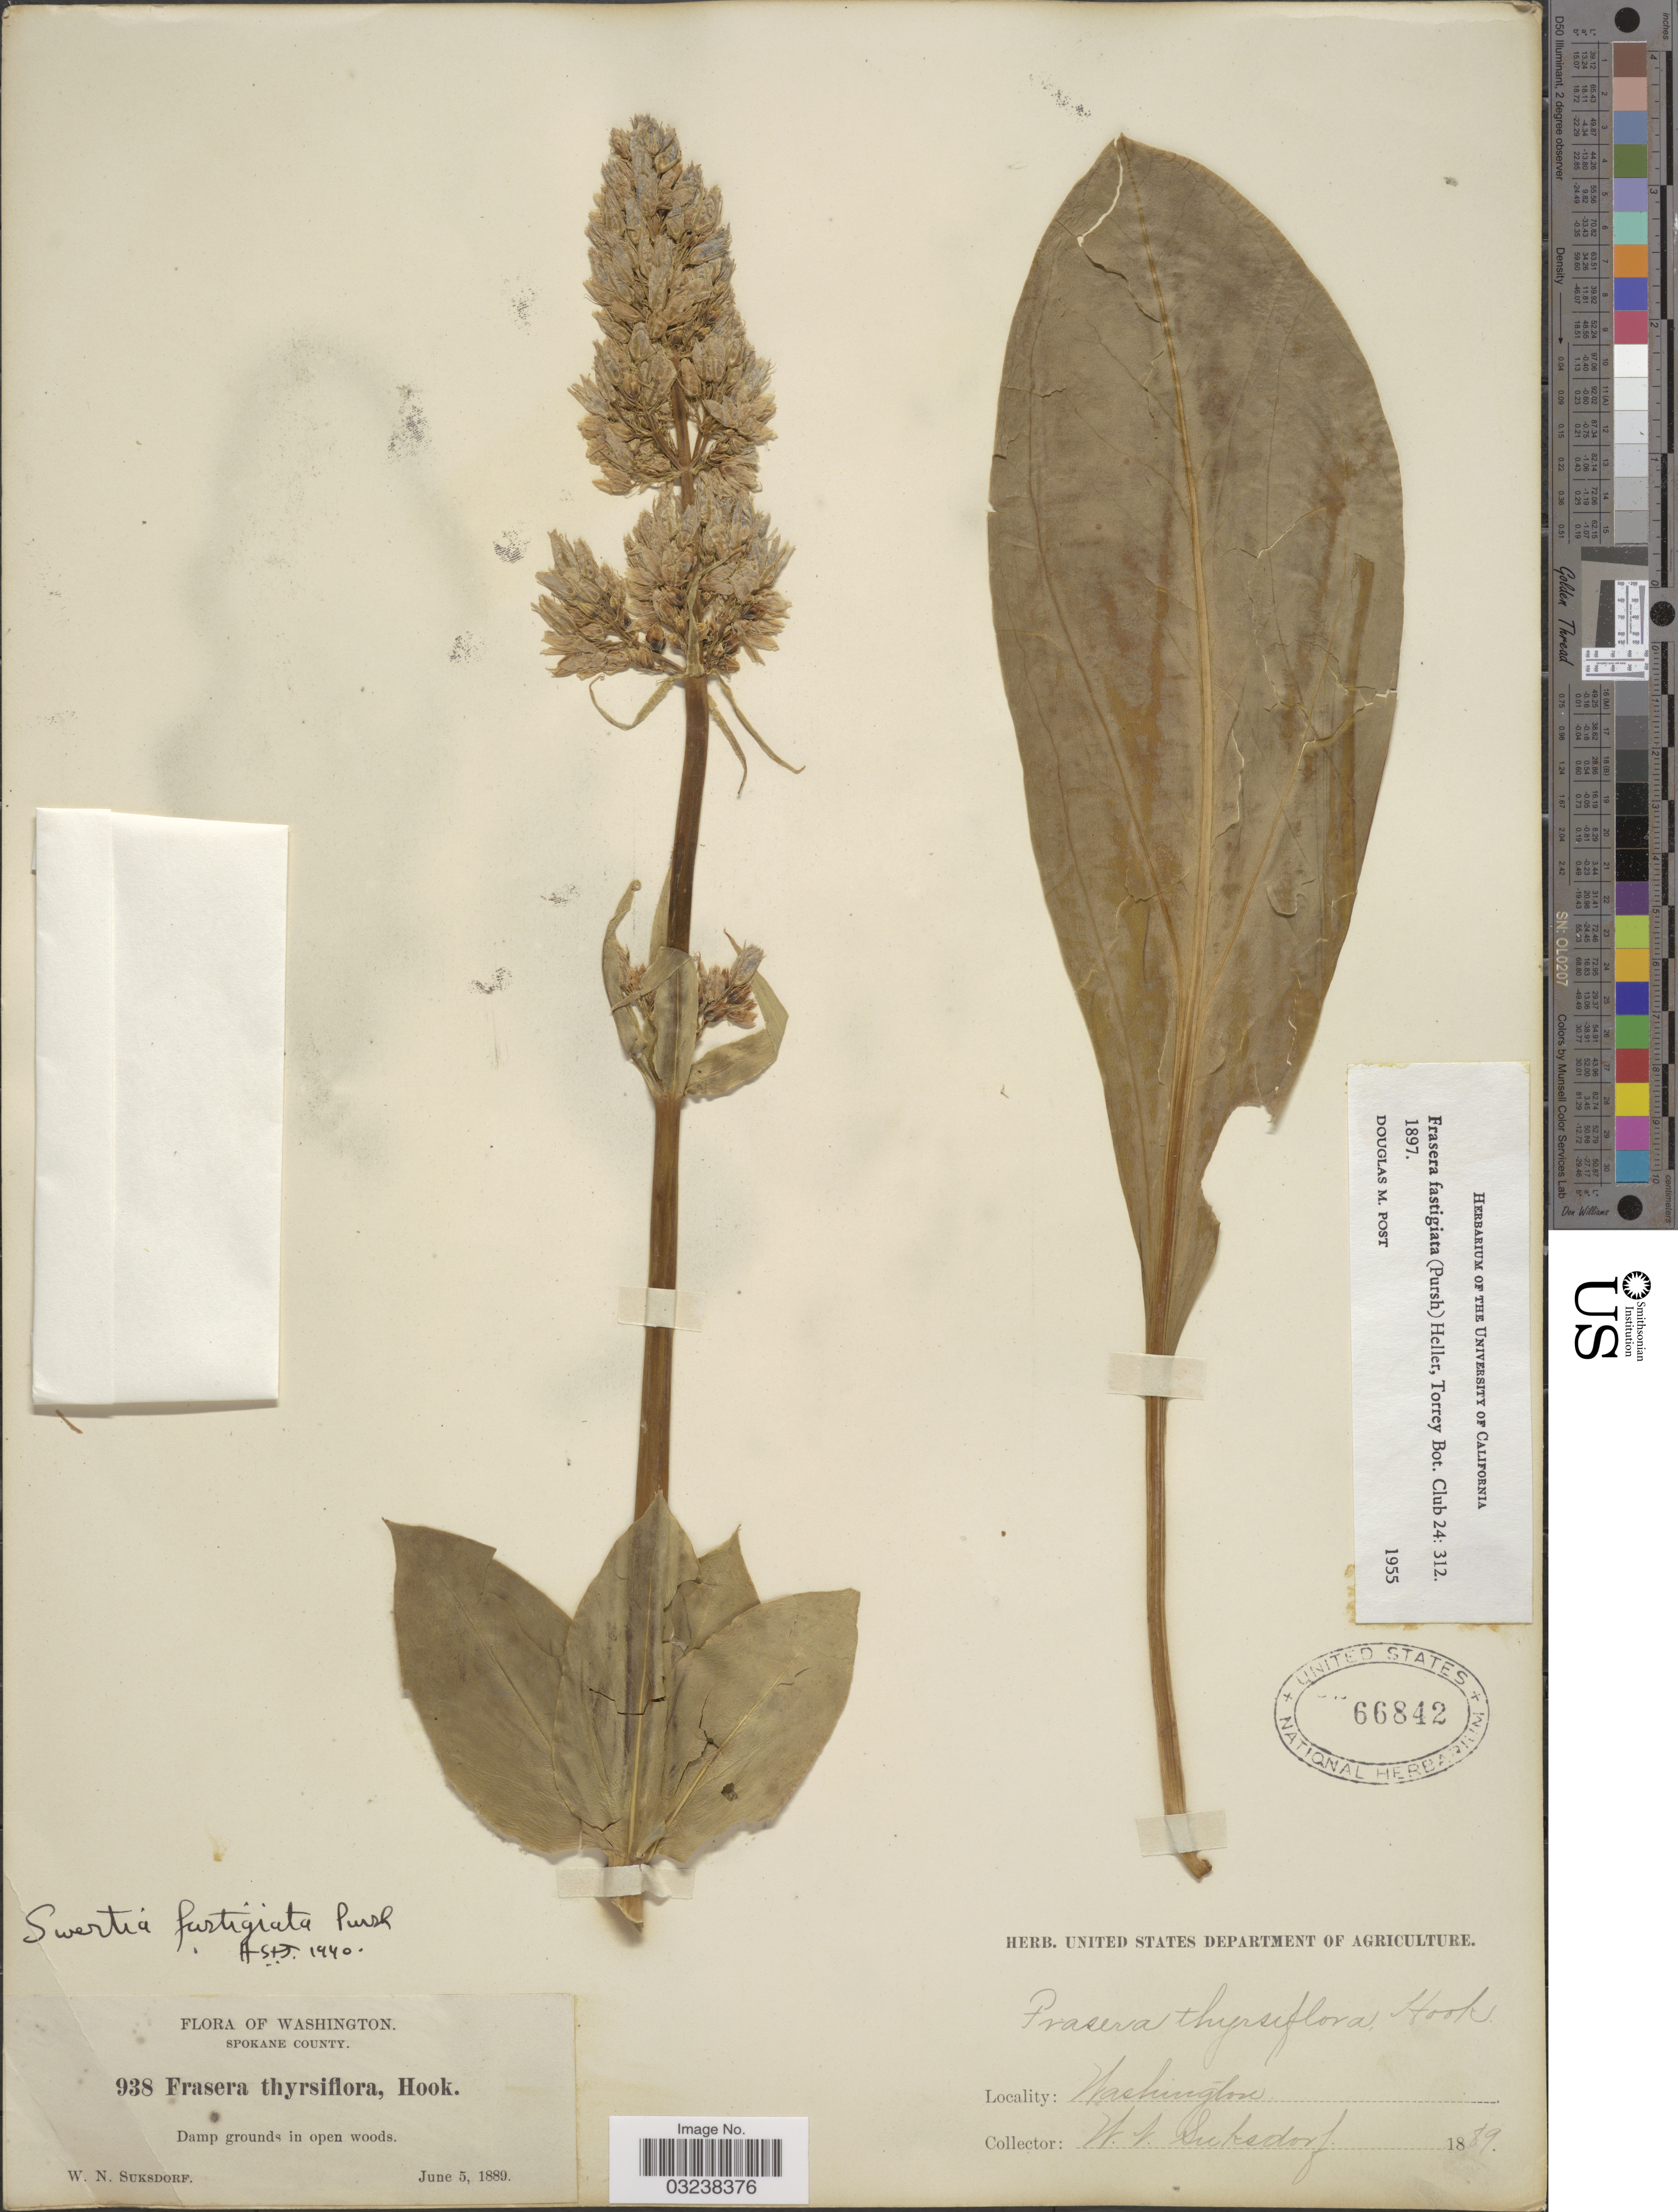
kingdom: Plantae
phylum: Tracheophyta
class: Magnoliopsida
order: Gentianales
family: Gentianaceae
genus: Swertia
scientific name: Swertia fastigiata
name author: Pursh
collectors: W. N. Suksdorf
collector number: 938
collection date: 1889-06-05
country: United States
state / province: Washington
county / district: Spokane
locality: Spokane County.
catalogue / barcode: US 66842